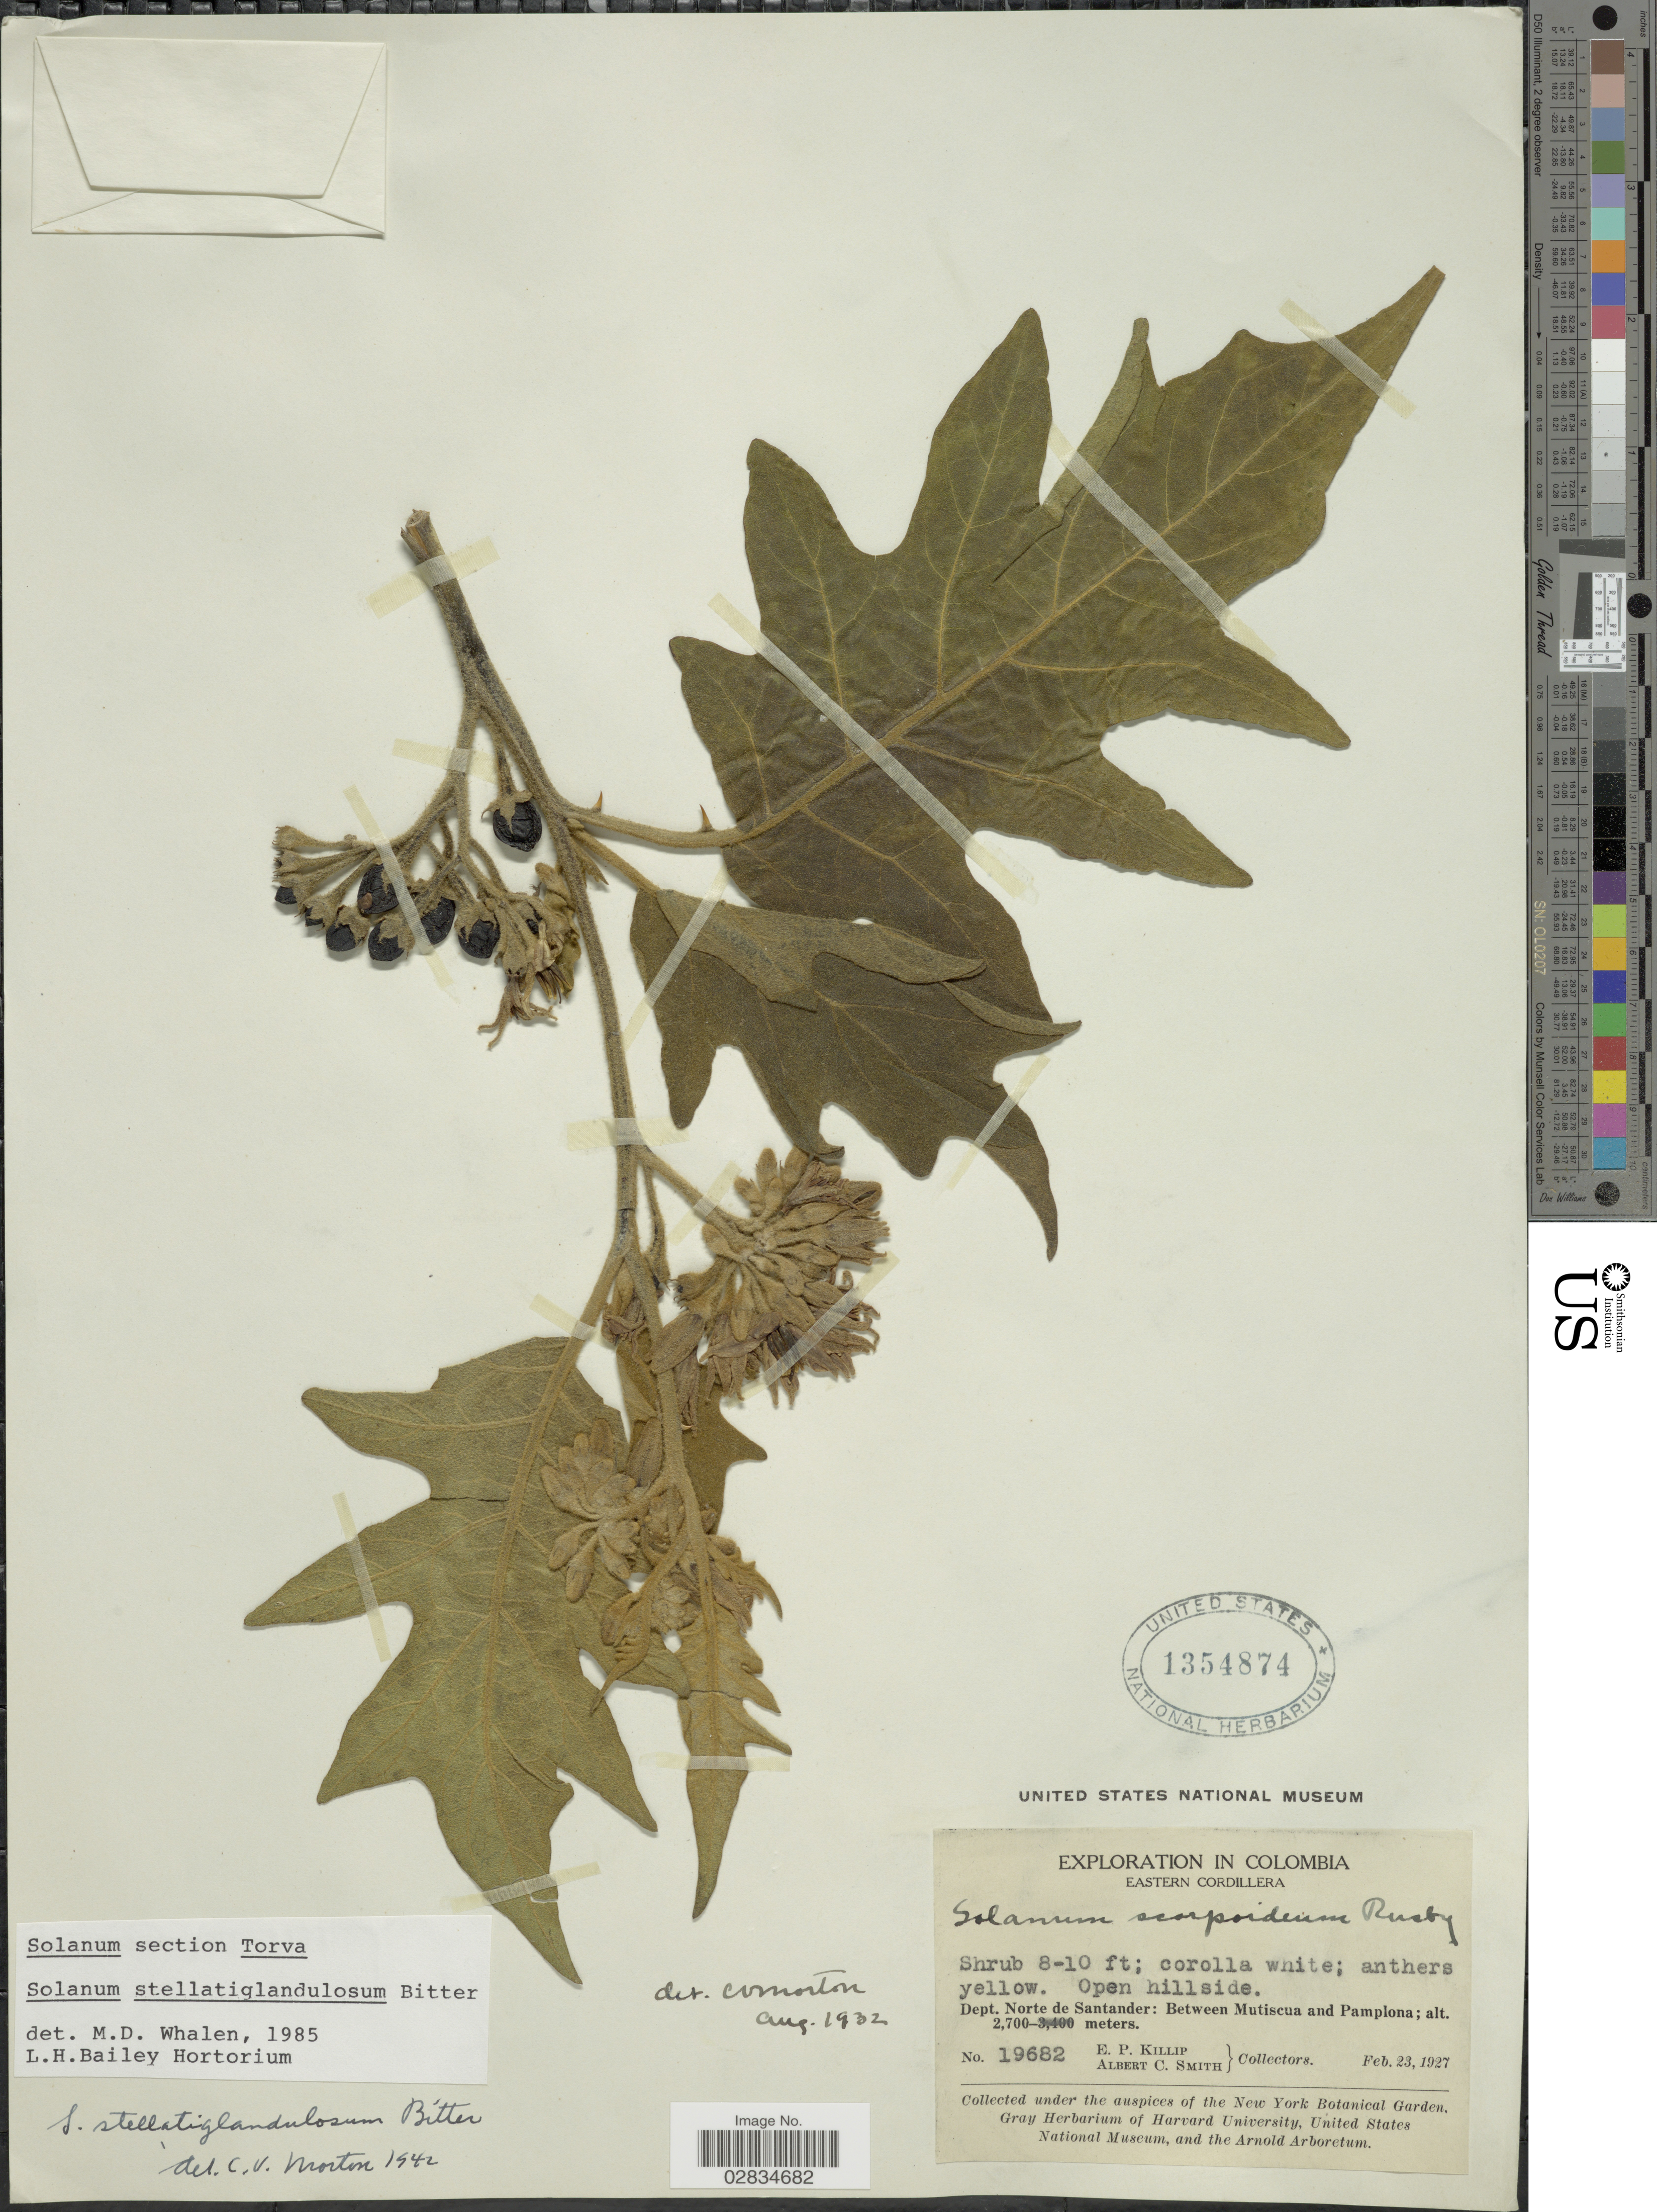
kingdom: Plantae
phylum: Tracheophyta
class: Magnoliopsida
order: Solanales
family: Solanaceae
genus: Solanum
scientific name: Solanum stellatiglandulosum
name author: Bitter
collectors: E. P. Killip & A. C. Smith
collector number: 19682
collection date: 1927-02-23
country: Colombia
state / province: Norte de Santander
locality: Eastern Cordillera, Dept. Norte de Santander: Between Mutiscua and Pamplona.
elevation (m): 2700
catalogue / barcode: US 1354874